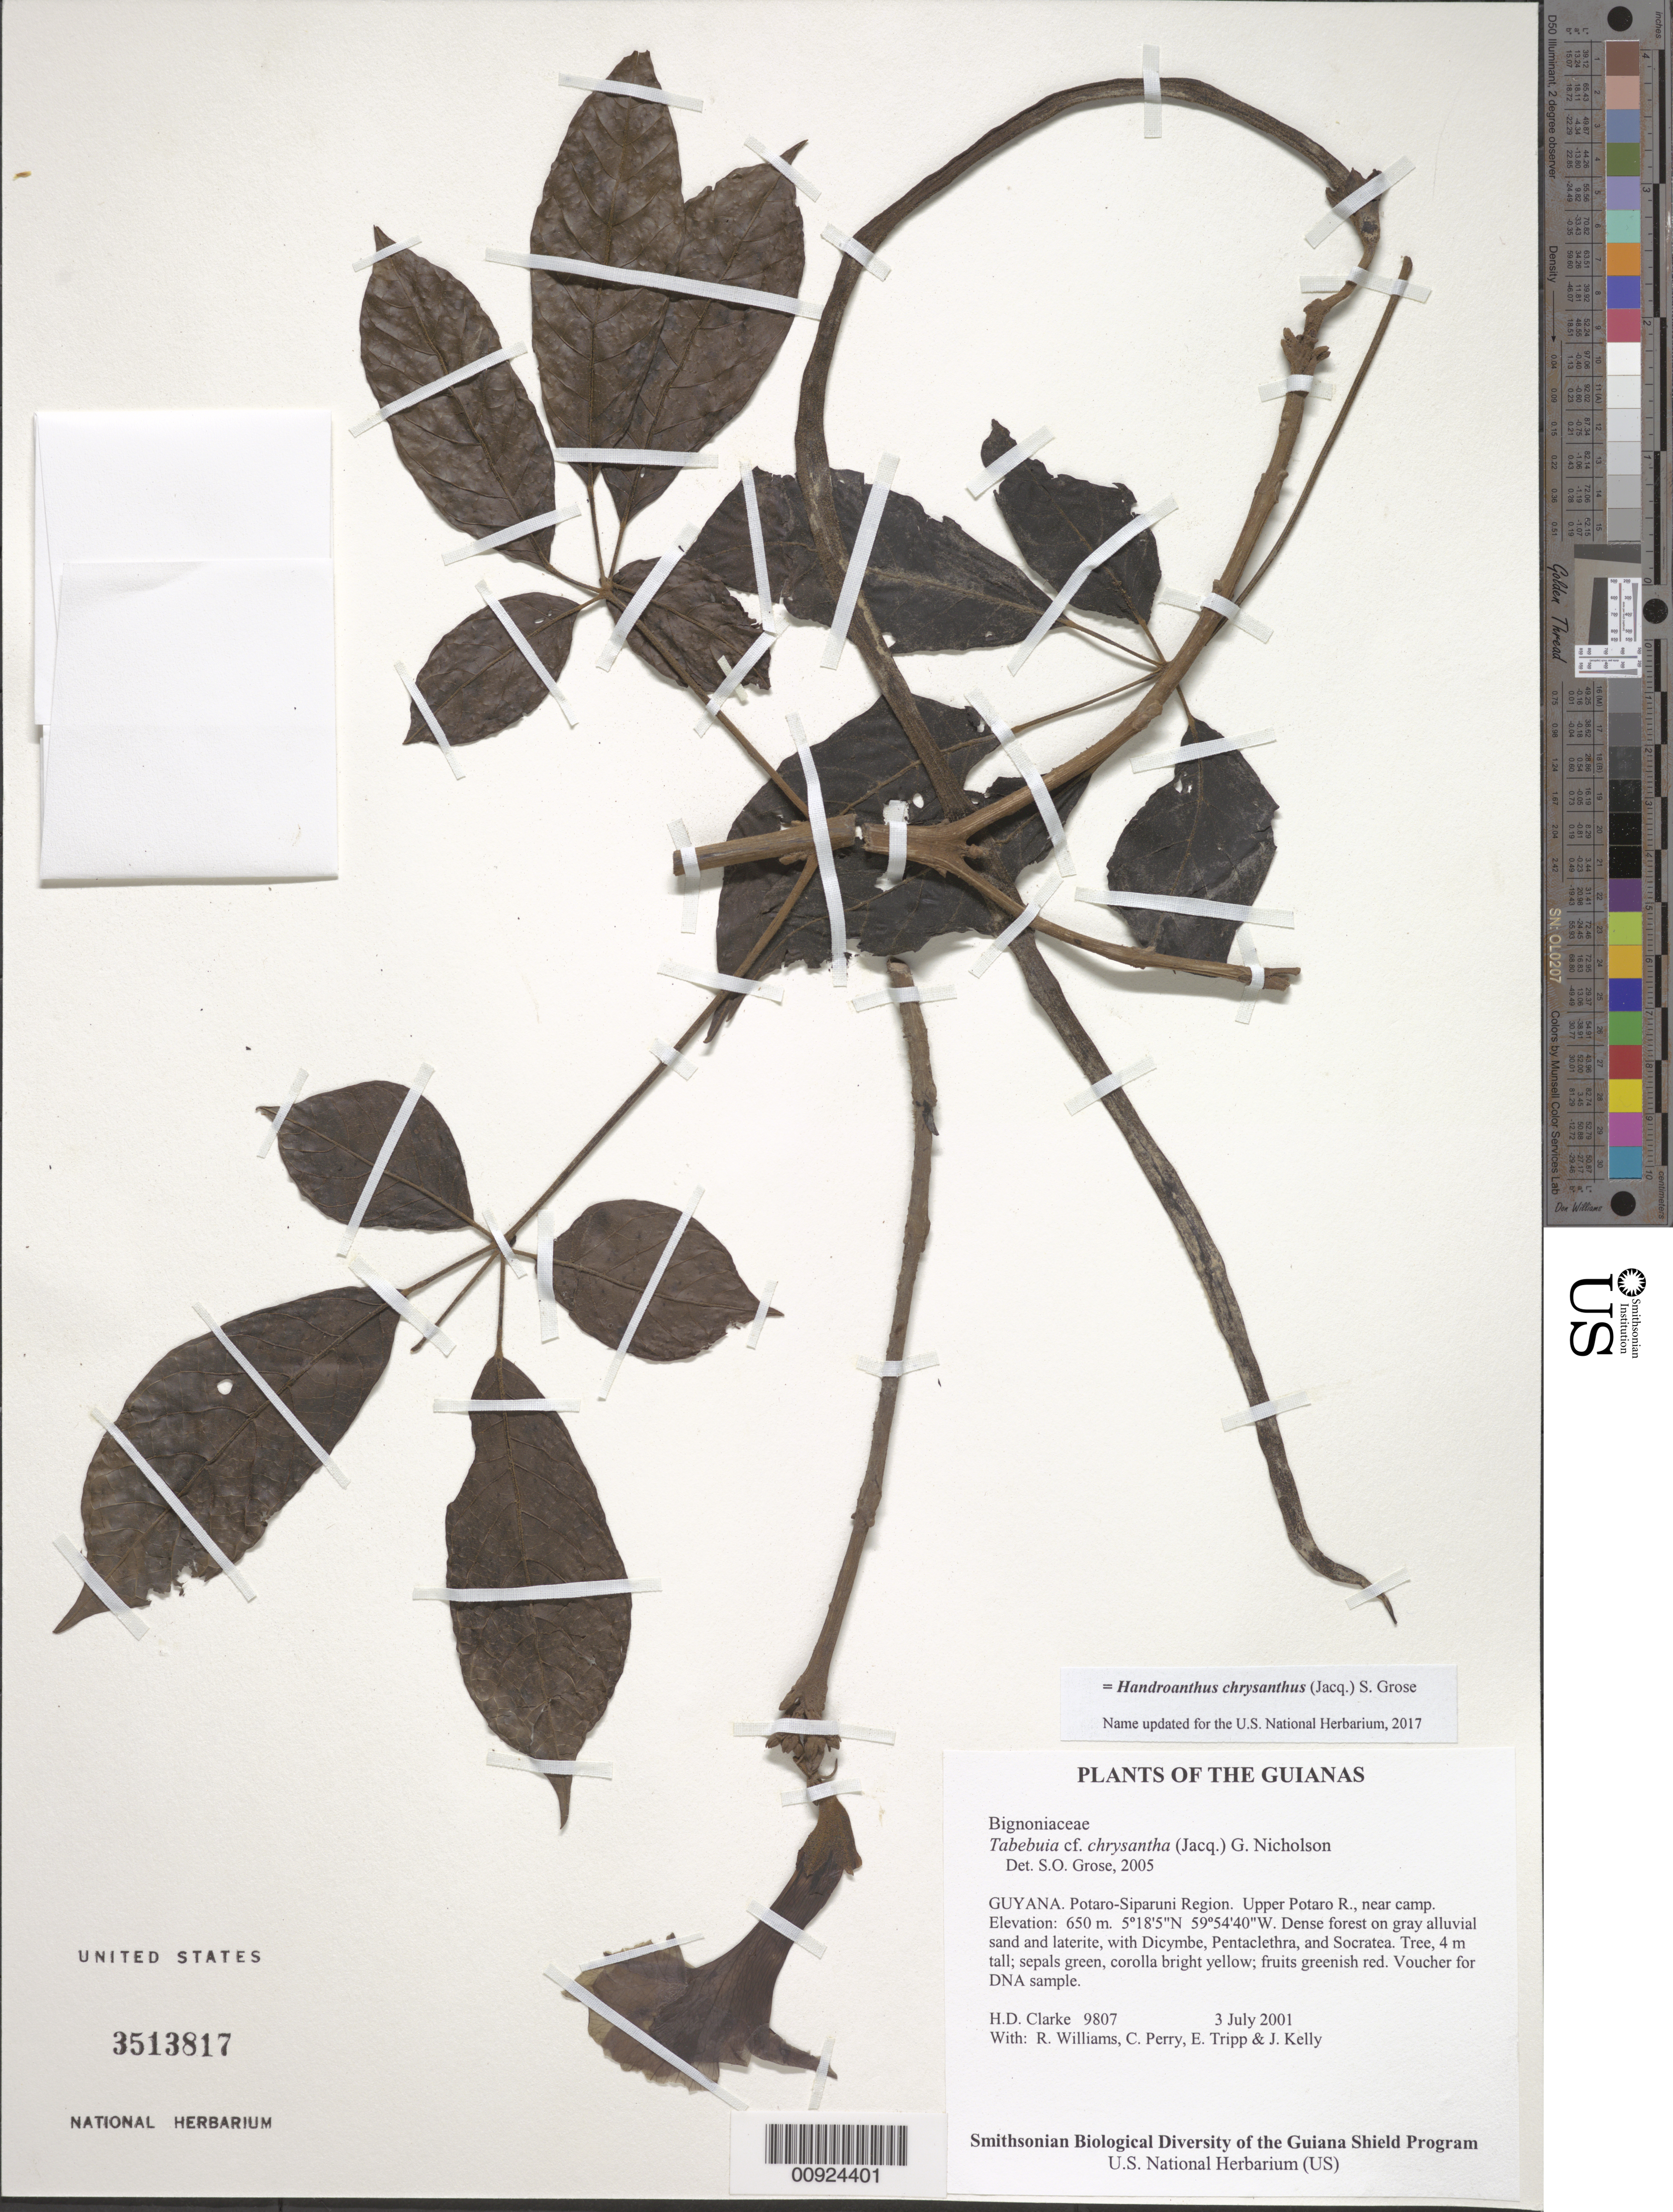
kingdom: Plantae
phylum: Tracheophyta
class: Magnoliopsida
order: Lamiales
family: Bignoniaceae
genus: Handroanthus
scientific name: Handroanthus chrysanthus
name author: (Jacq.) S.O. Grose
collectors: H. D. Clarke, R. Williams, C. Perry, E. Tripp & J. Kelly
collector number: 9807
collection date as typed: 3 July 2001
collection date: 2001-07-03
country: Guyana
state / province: Potaro-Siparuni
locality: Upper Potaro R., near camp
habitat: Dense forest on gray alluvial sand and laterite, with Dicymbe, Pentaclethra, and Socratea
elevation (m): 650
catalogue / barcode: US 3513817